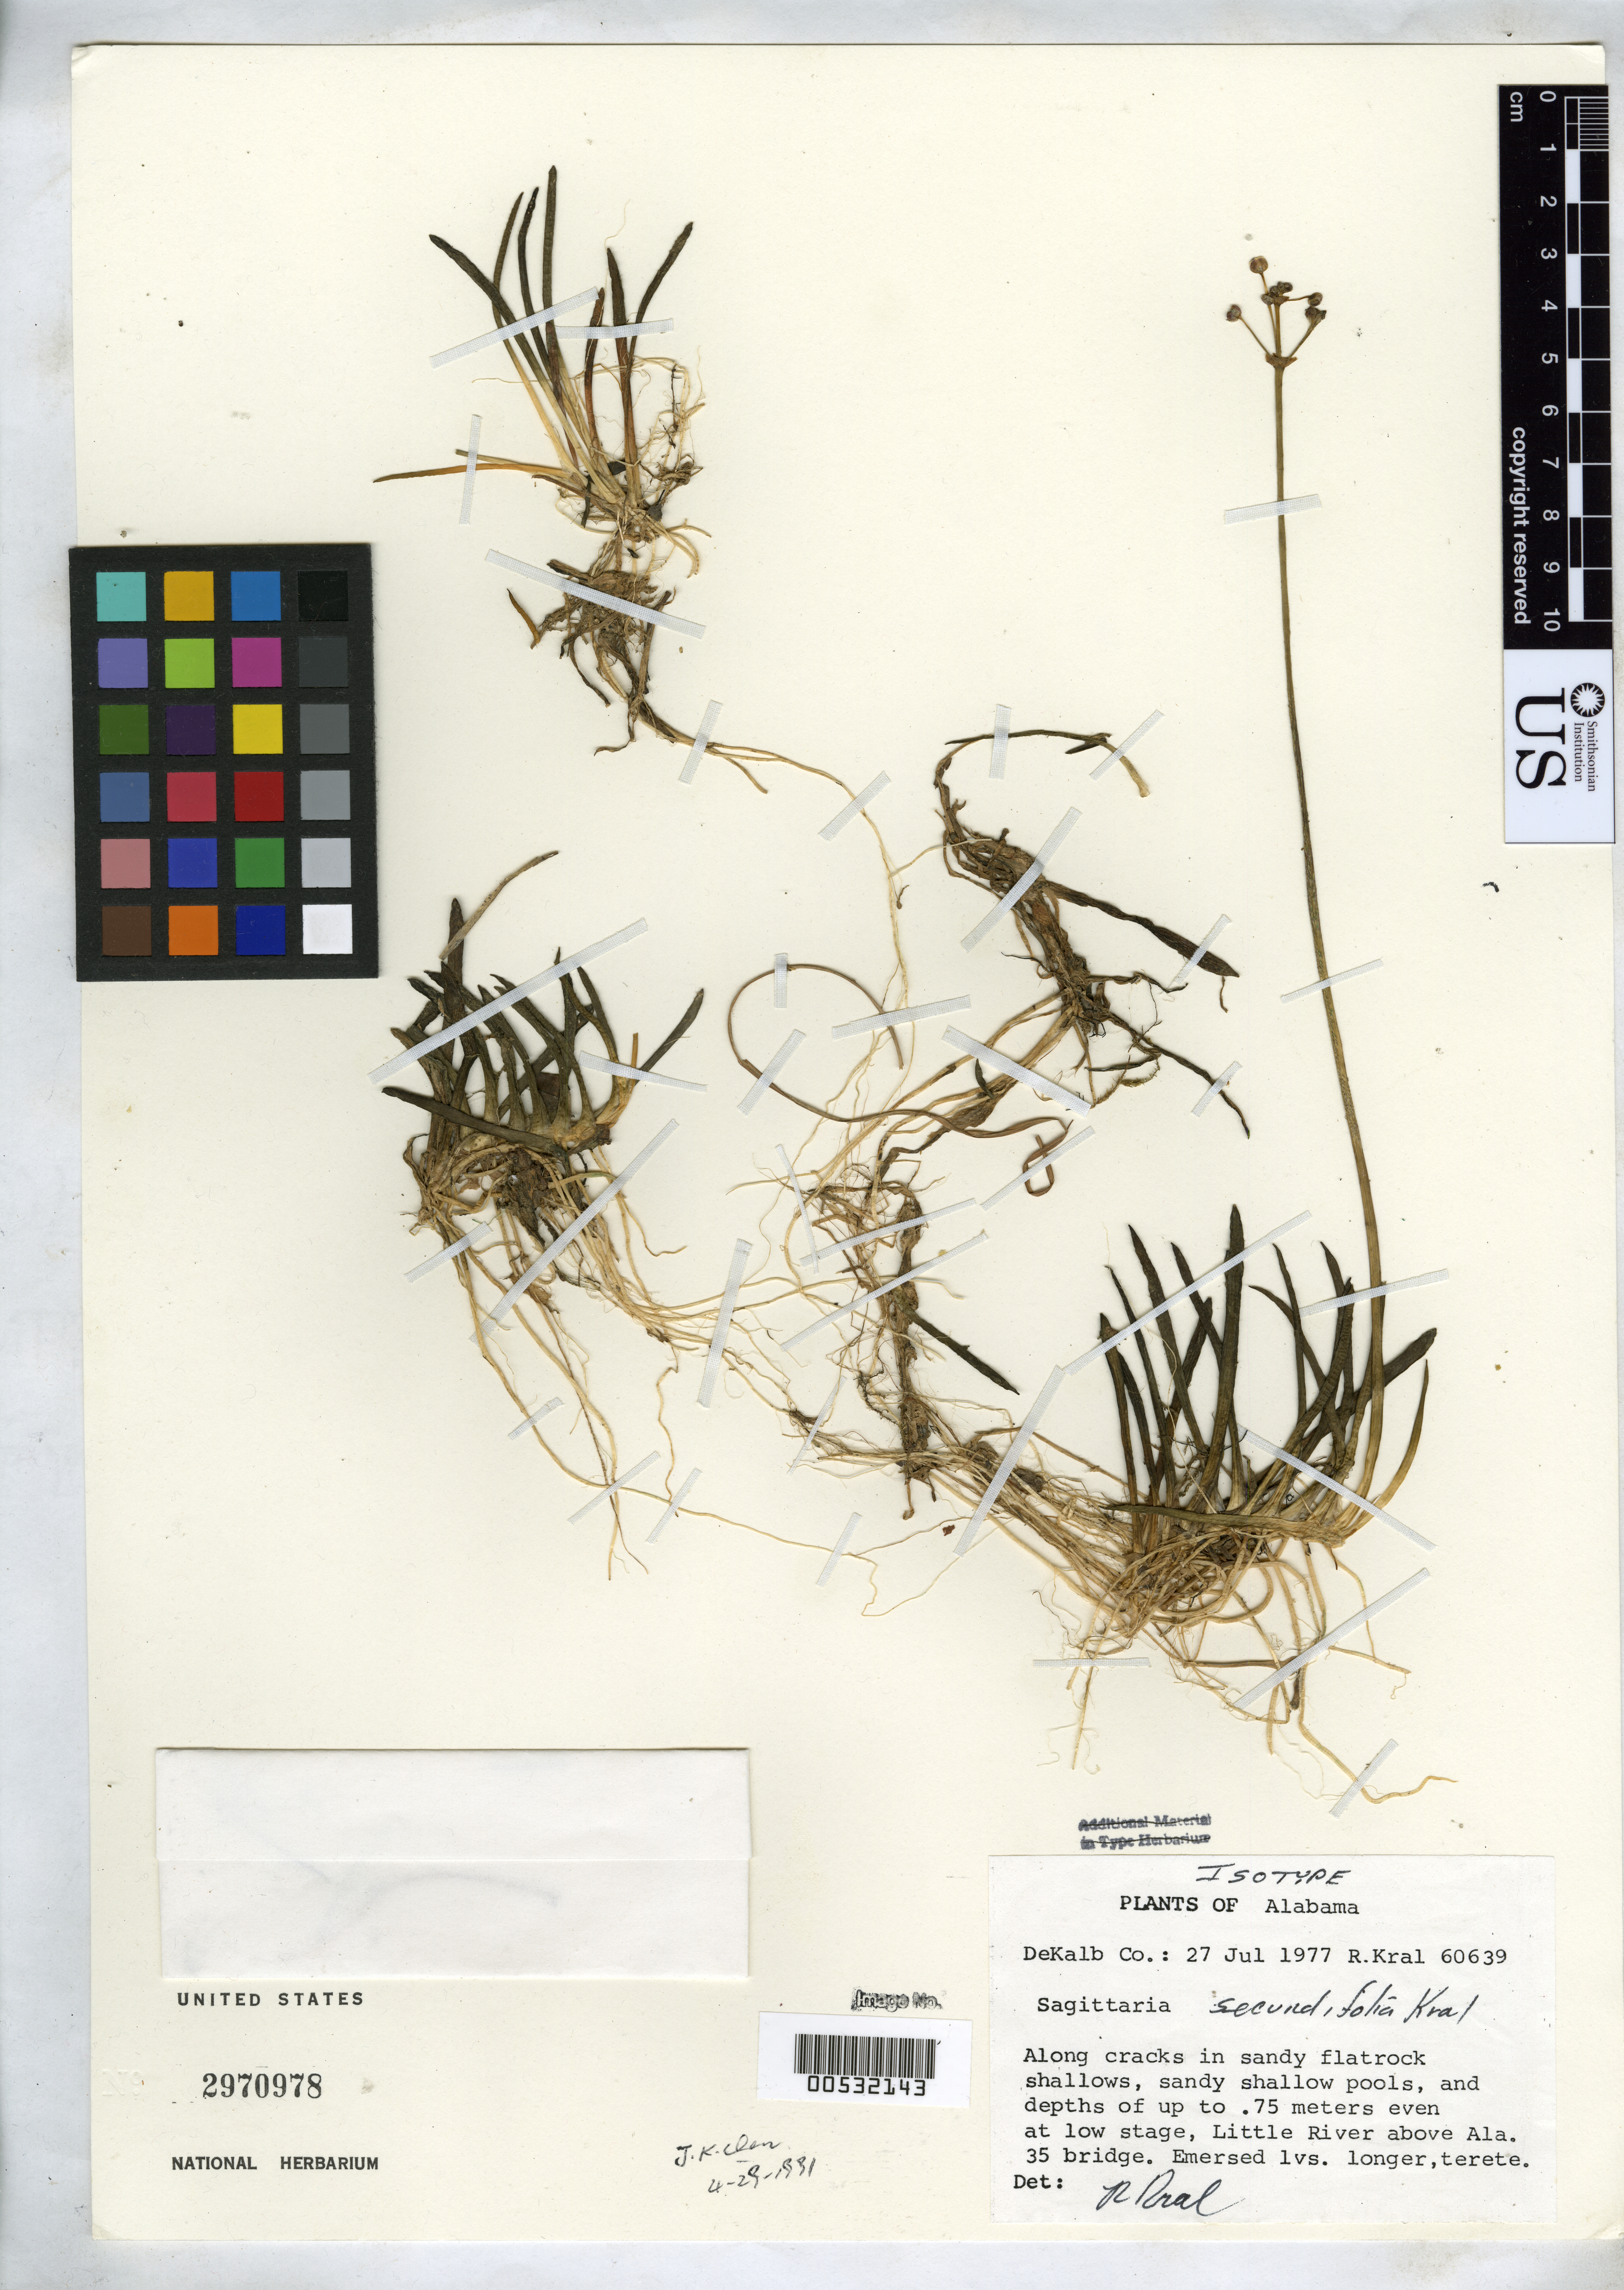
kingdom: Plantae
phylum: Tracheophyta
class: Liliopsida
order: Alismatales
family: Alismataceae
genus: Sagittaria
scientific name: Sagittaria secundifolia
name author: Kral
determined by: Kral, Robert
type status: Isotype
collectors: R. Kral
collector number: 60639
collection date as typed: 27 Jul 1977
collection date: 1977-07-27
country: United States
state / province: Alabama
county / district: De Kalb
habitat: Along cracks in sandy flatrock shallows, sandy shallow pools, and depths of up to .75 meters even at low stage.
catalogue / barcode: US 2970978